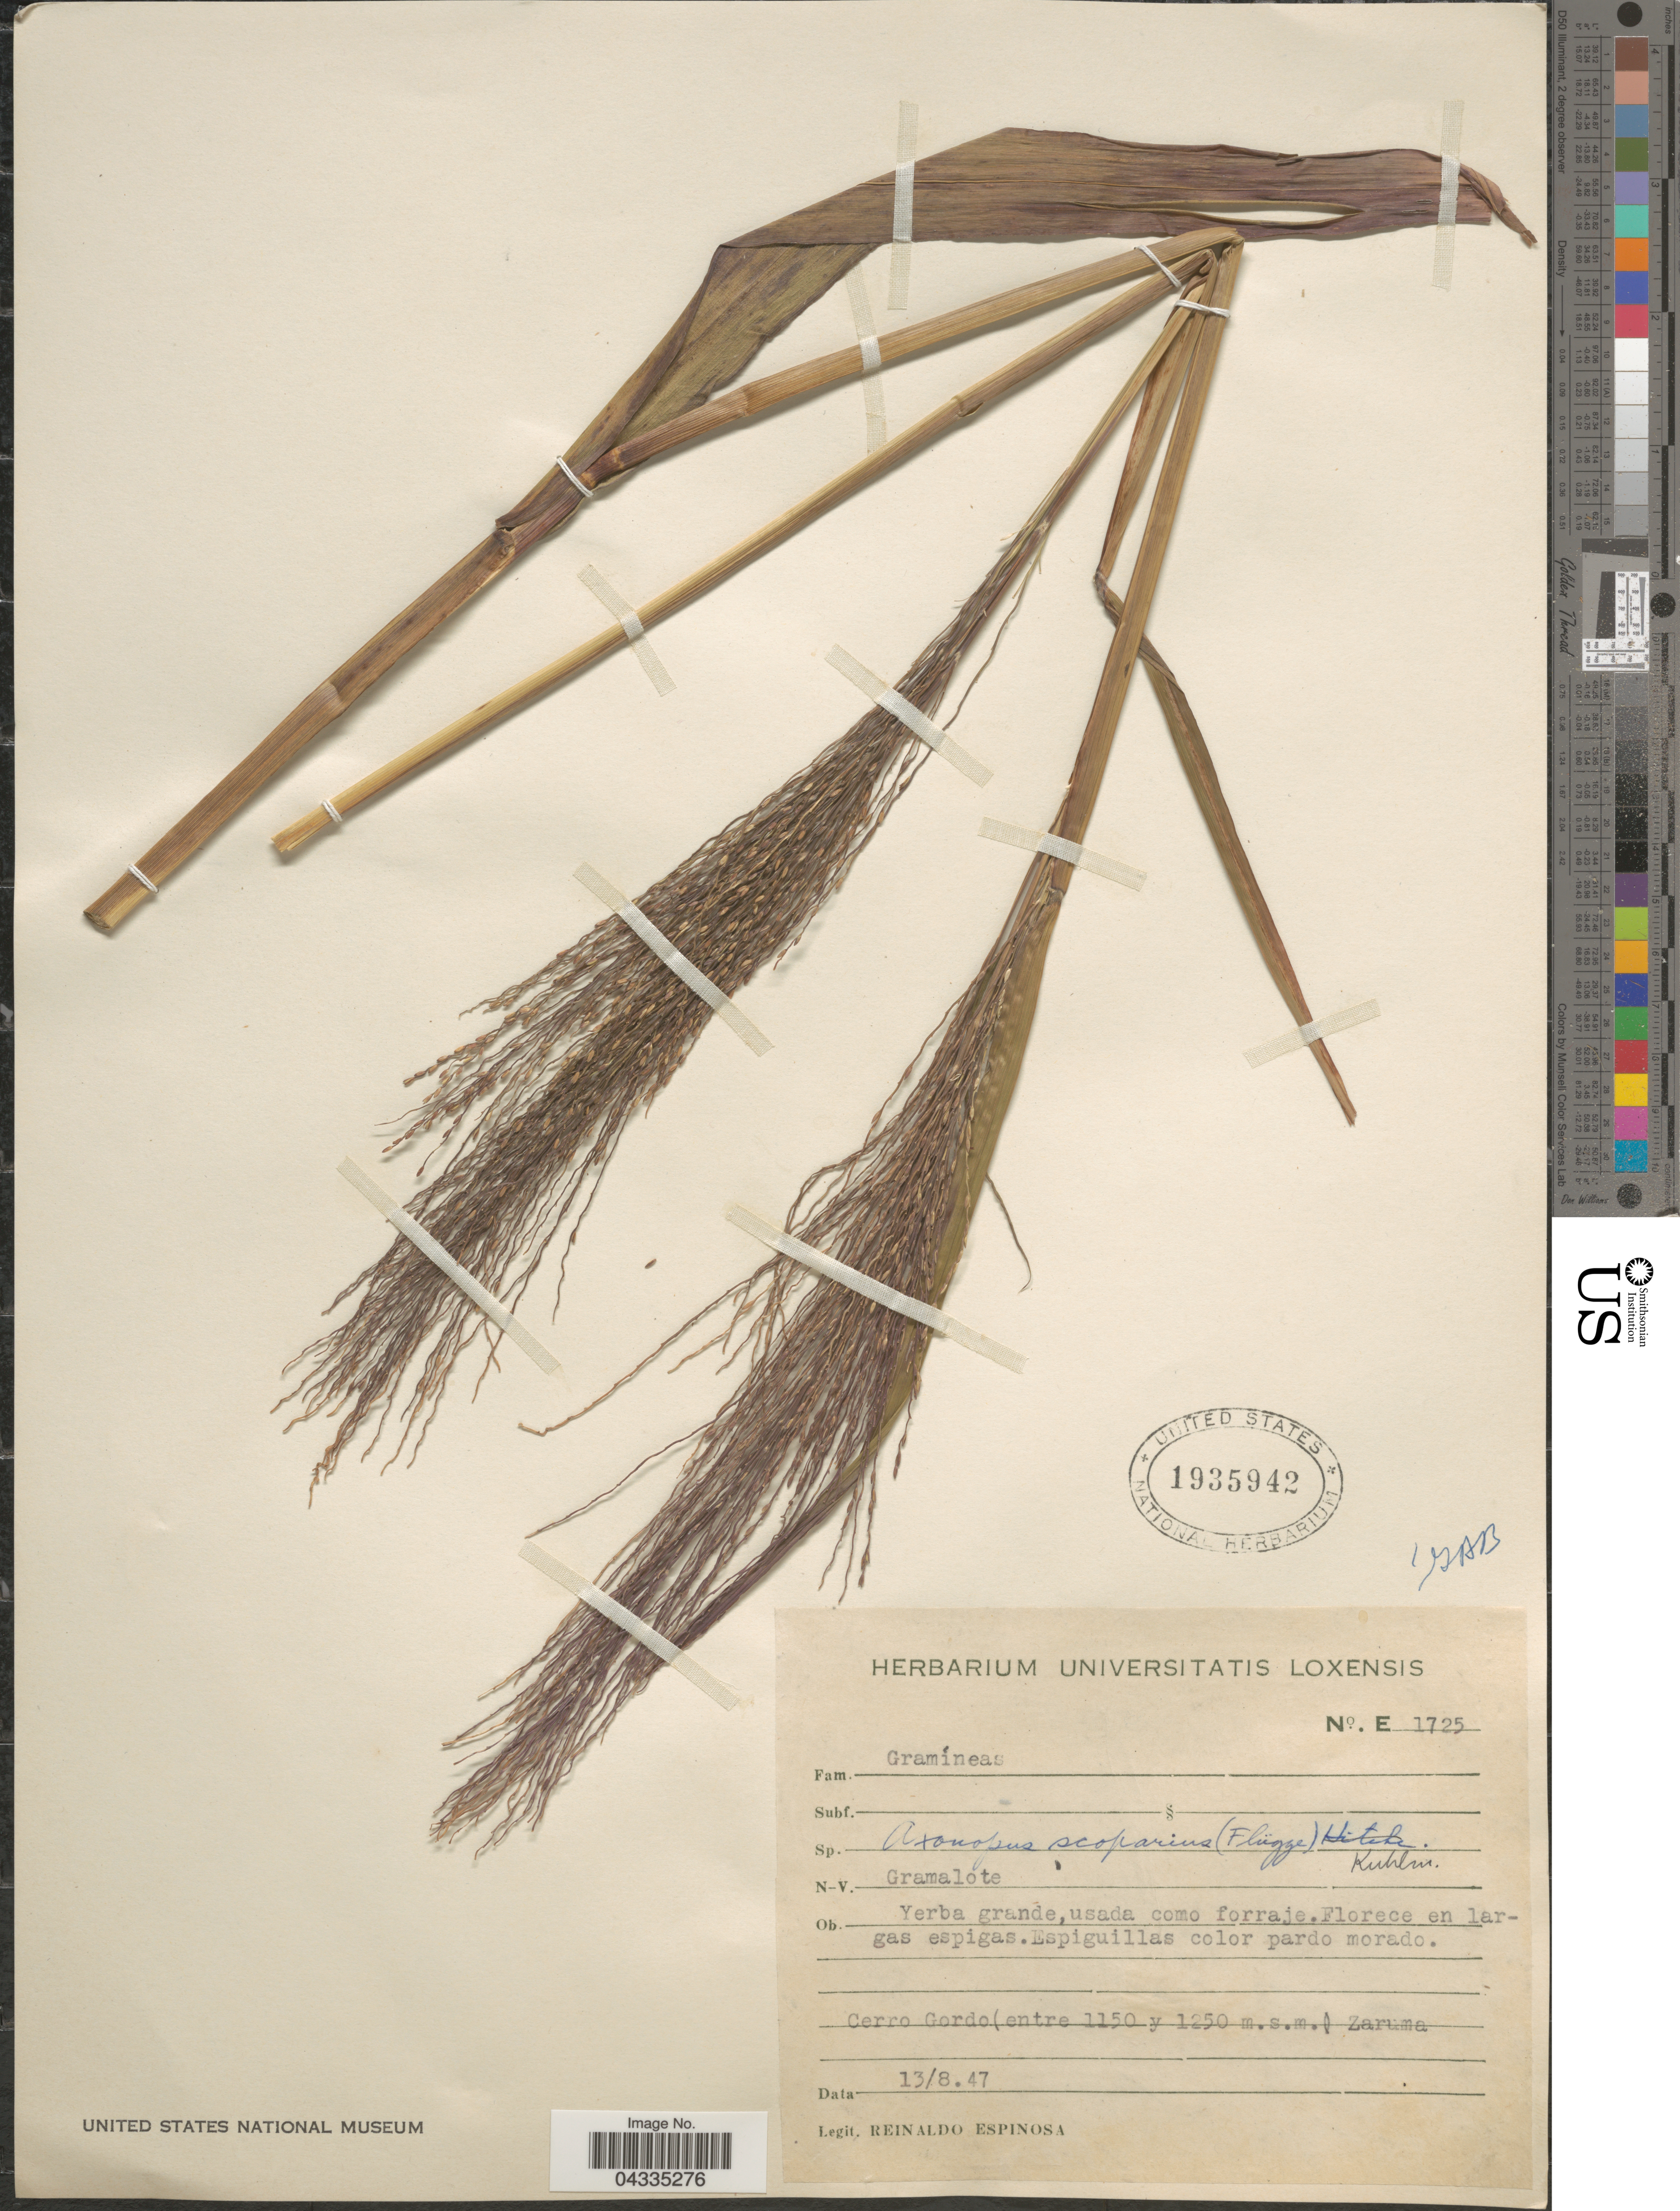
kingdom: Plantae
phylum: Tracheophyta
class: Liliopsida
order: Poales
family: Poaceae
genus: Axonopus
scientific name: Axonopus scoparius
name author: (Flüggé) Kuhlm.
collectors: R. Espinosa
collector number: E1725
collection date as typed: Transcribed d/m/y: 13/8/47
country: Ecuador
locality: Cerro Gordo. Zaruma.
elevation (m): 1150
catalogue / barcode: US 1935942